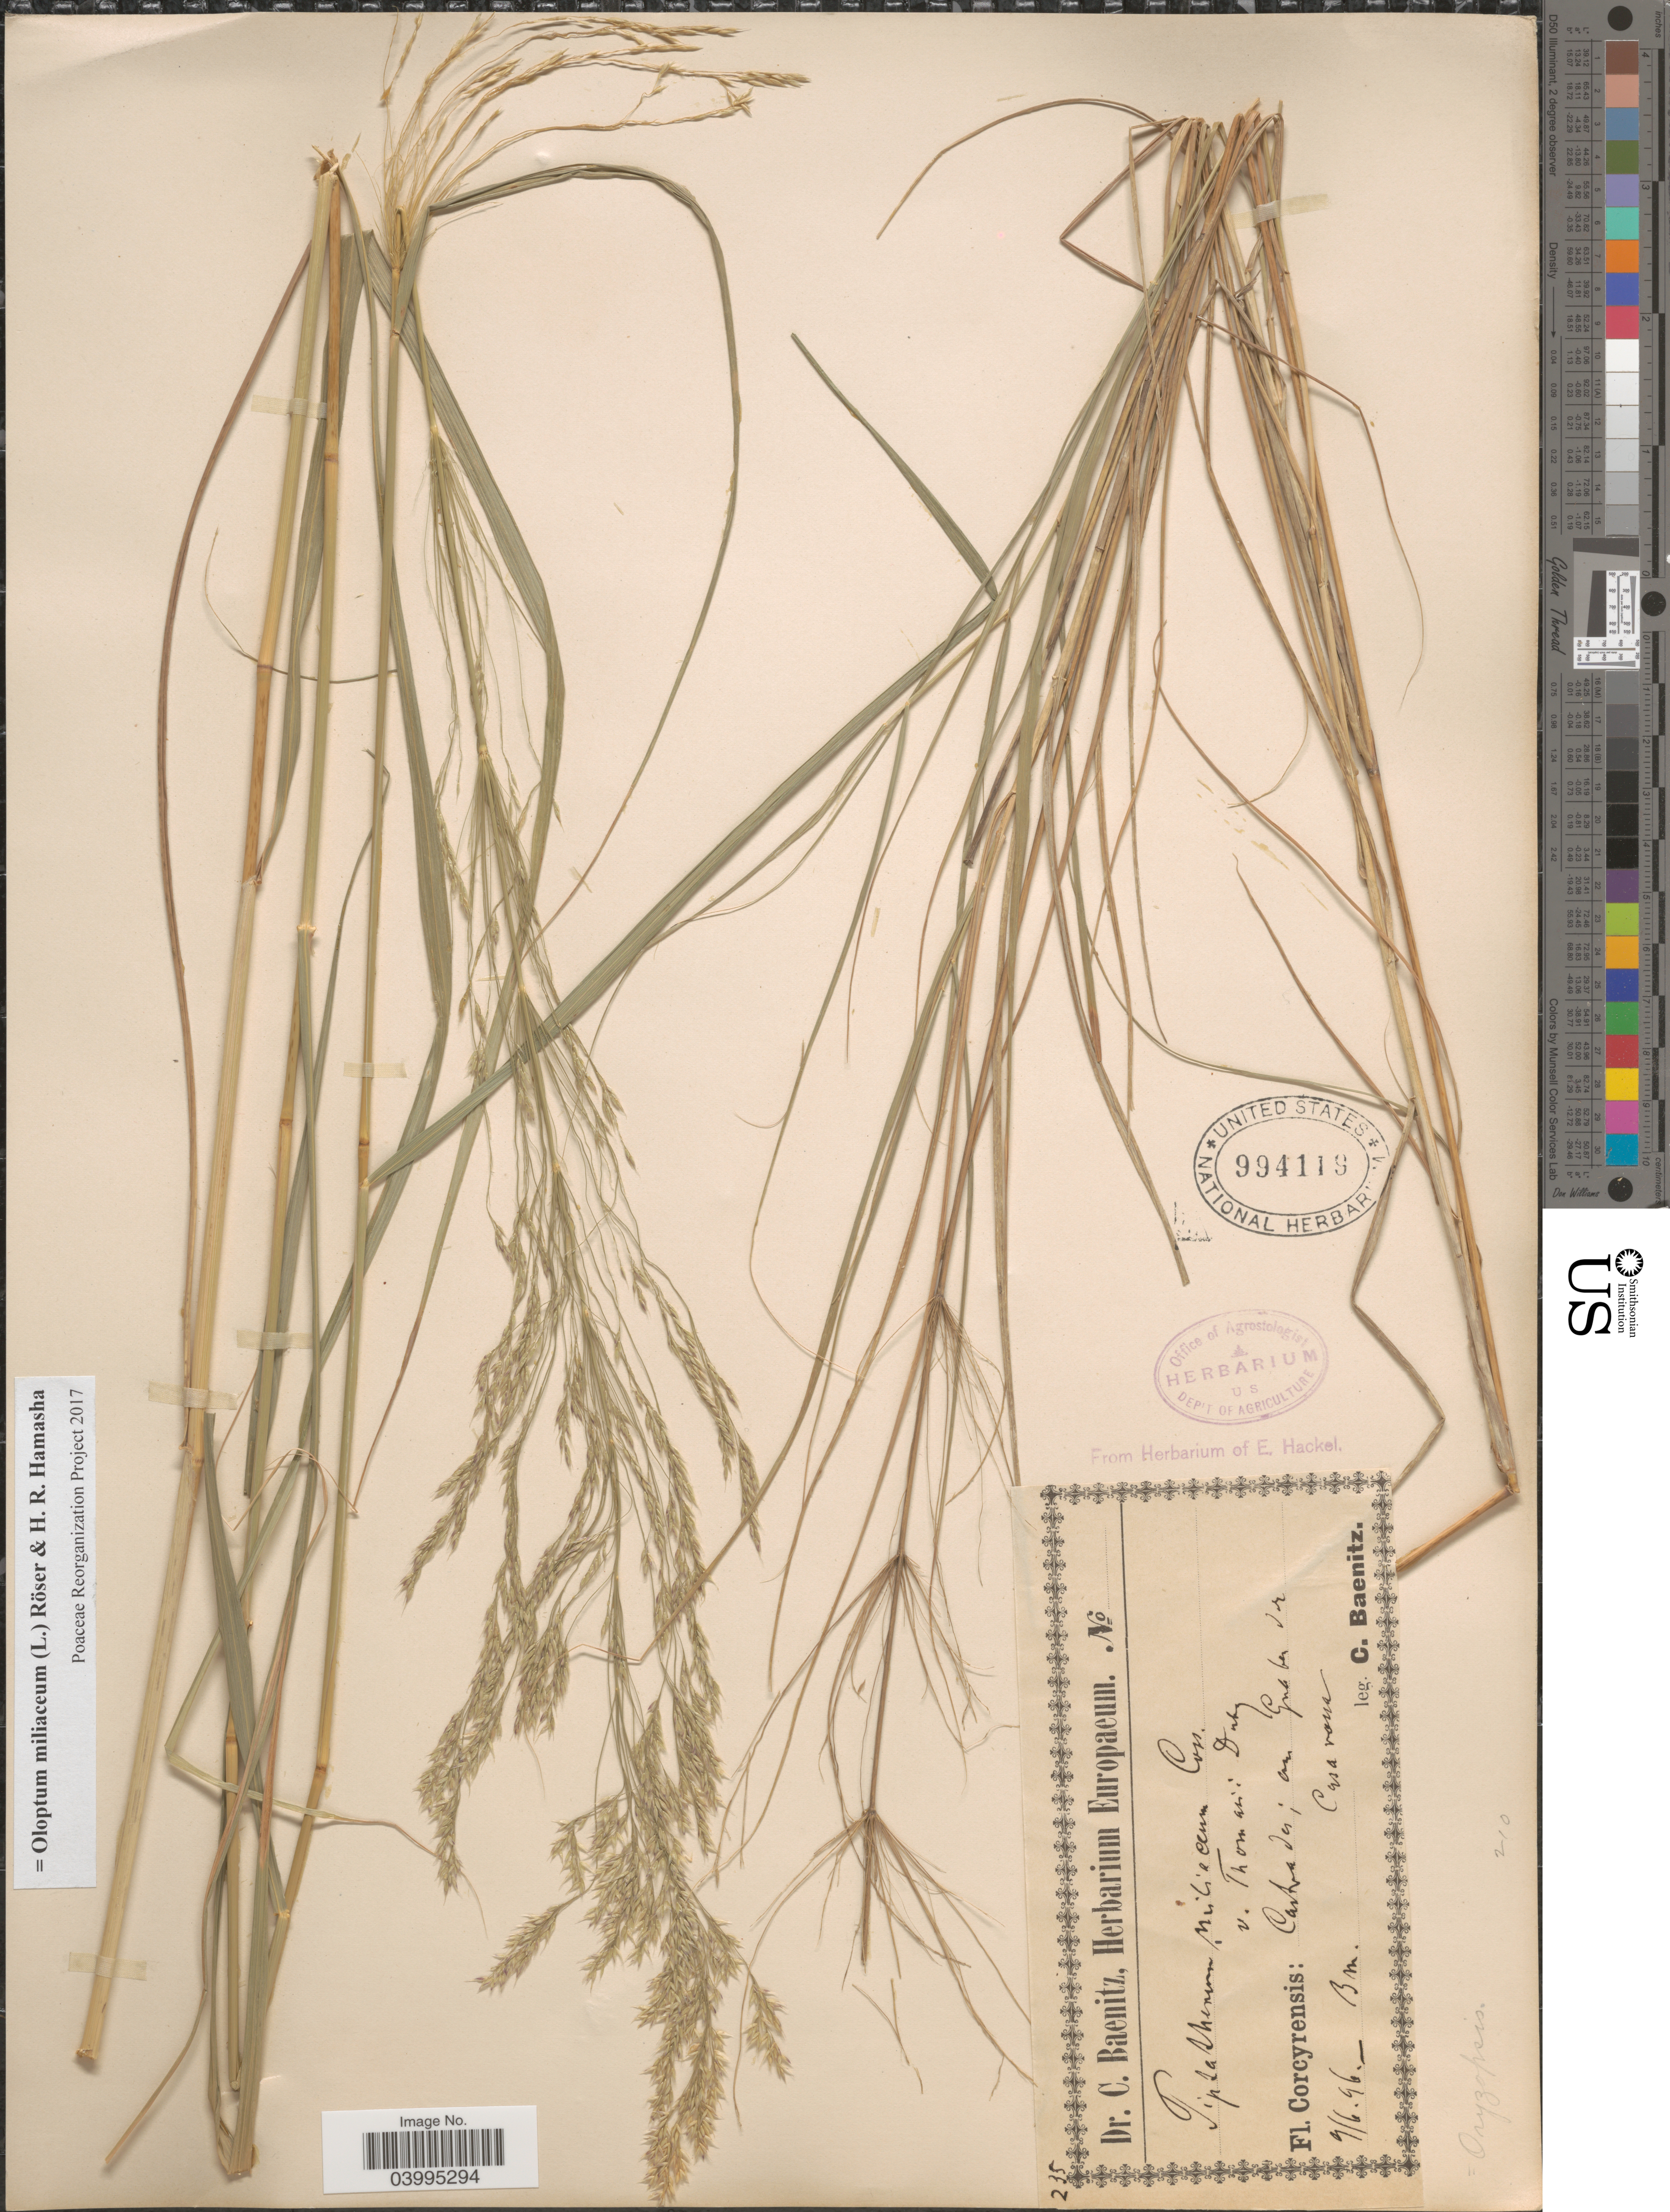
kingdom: Plantae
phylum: Tracheophyta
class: Liliopsida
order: Poales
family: Poaceae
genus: Oloptum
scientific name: Oloptum miliaceum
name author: Röser & H. R. Hamasha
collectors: C. G. Baenitz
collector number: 235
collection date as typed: Transcribed d/m/y: 9/6/96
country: Greece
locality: Corcyrensis: Castrades; am Graben der Casa rossa.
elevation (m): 3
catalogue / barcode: US 994119